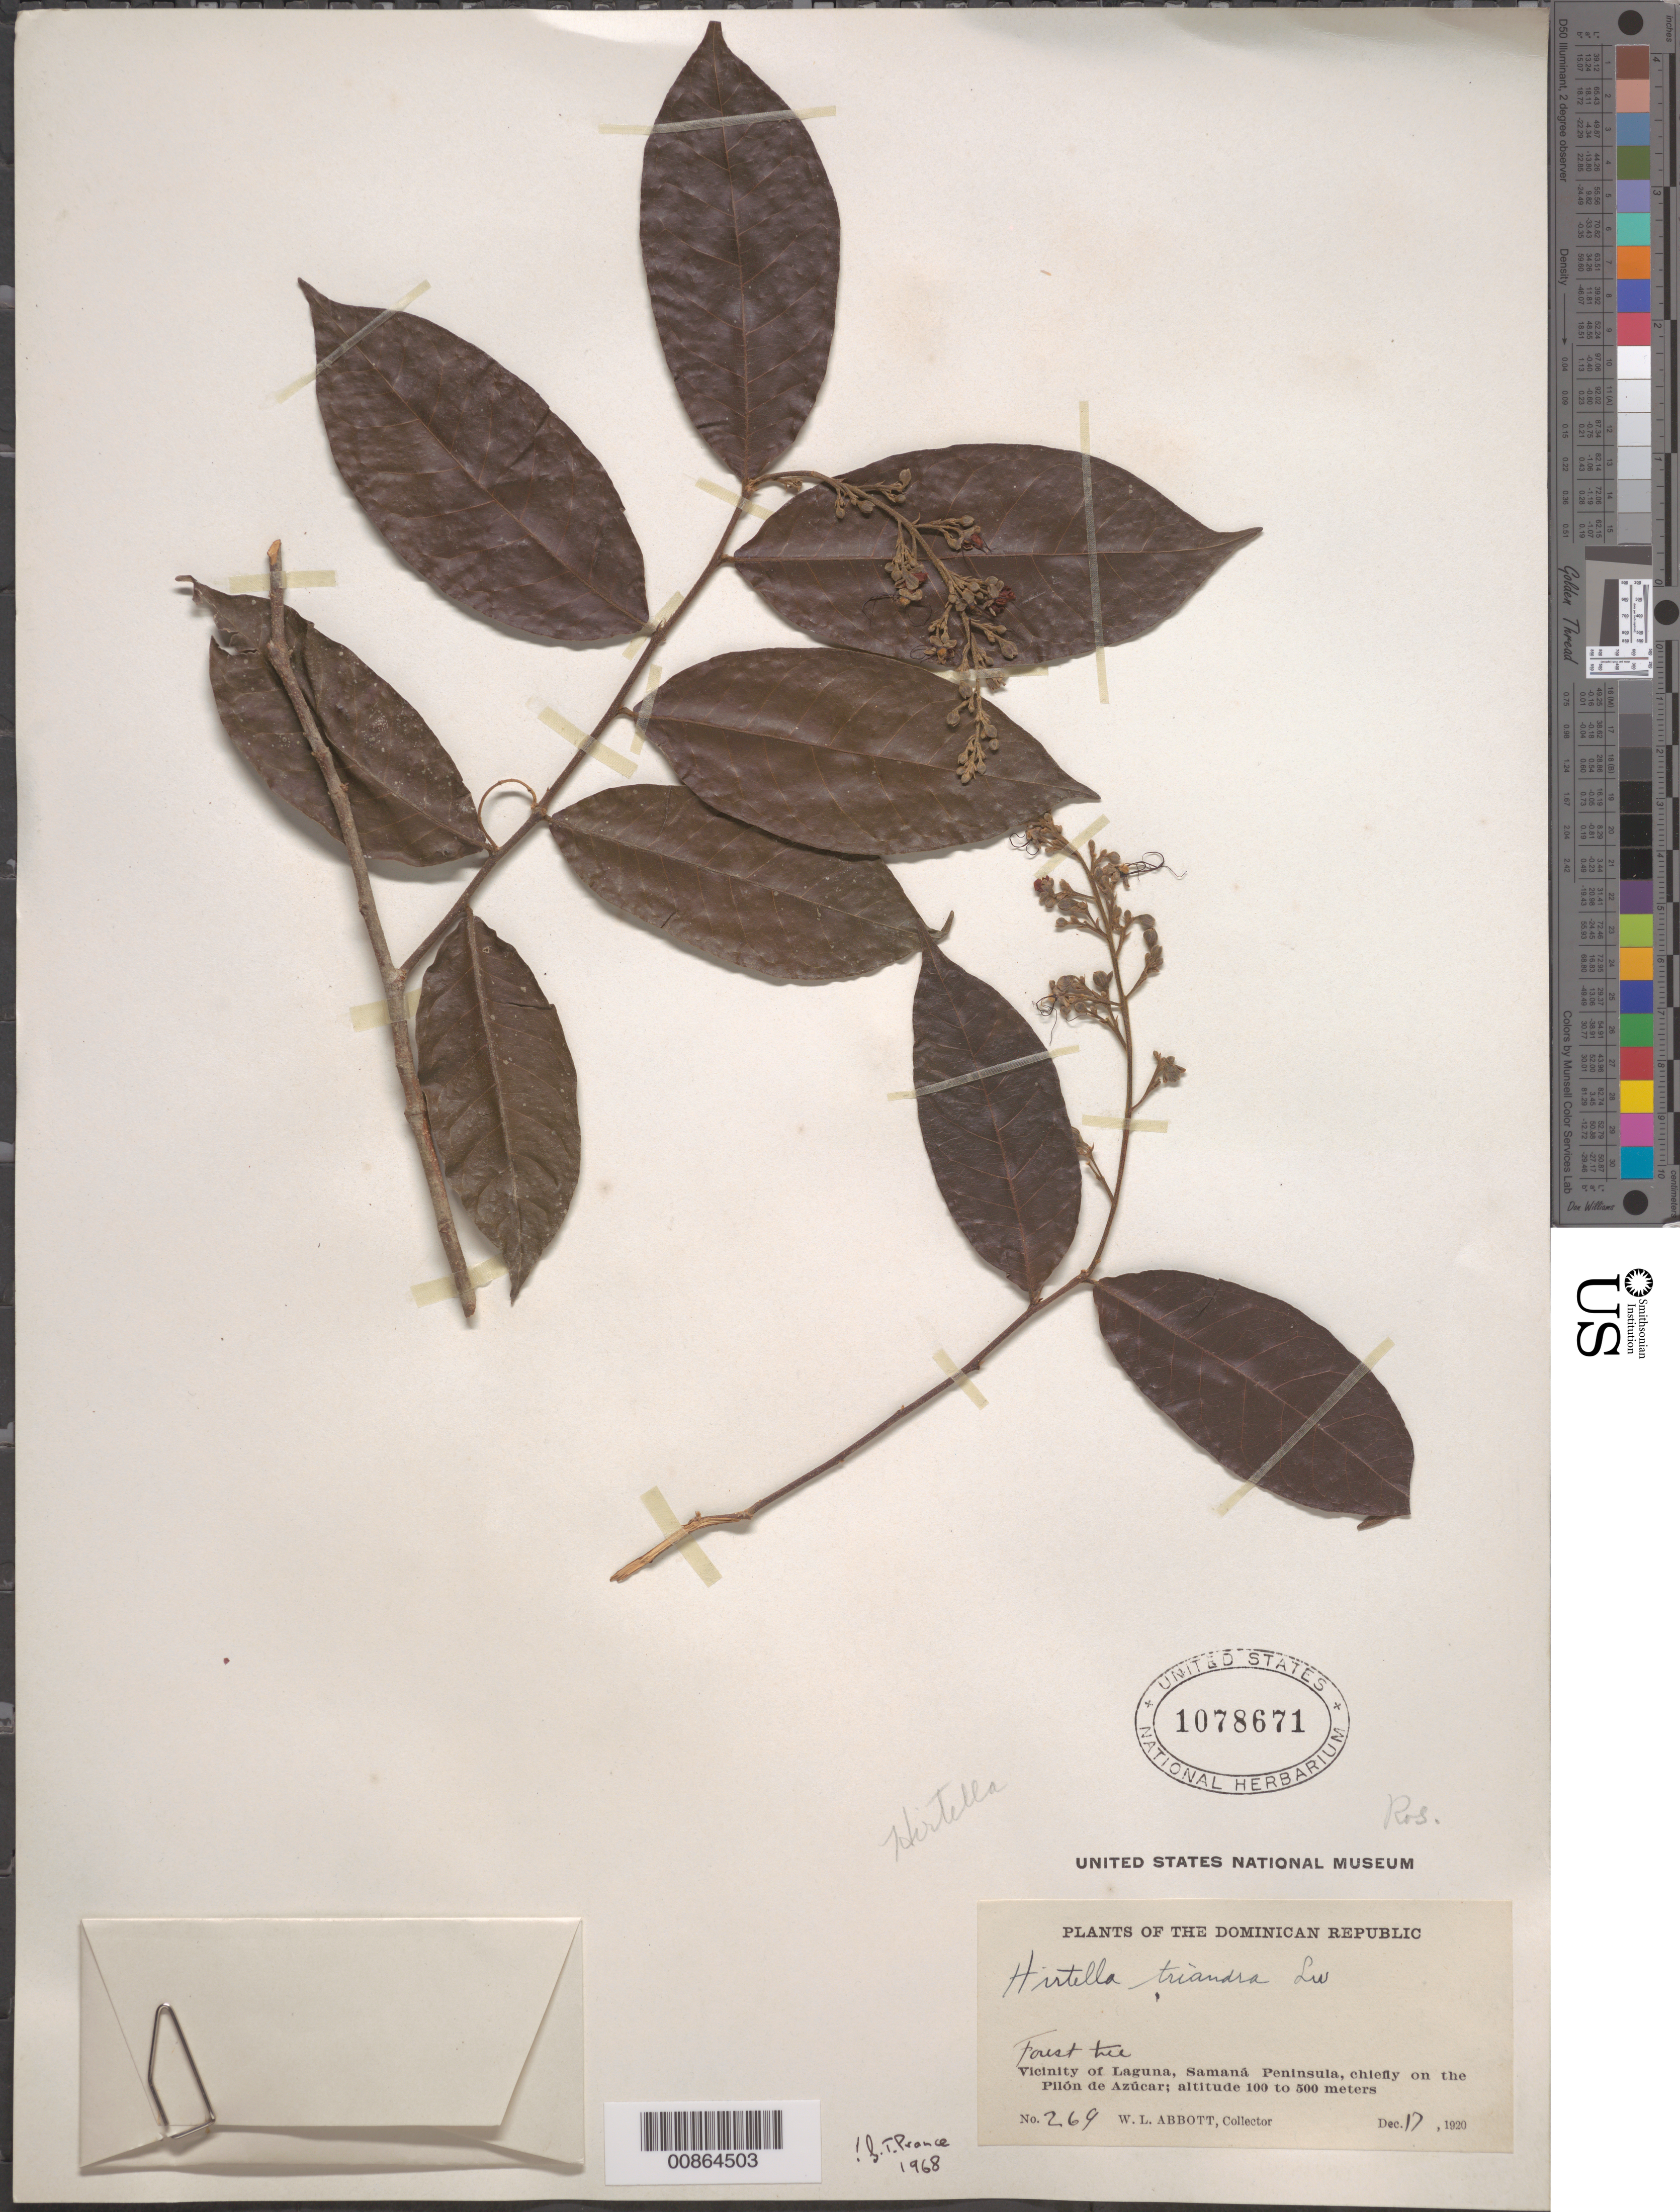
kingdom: Plantae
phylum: Tracheophyta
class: Magnoliopsida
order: Malpighiales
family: Chrysobalanaceae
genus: Hirtella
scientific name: Hirtella triandra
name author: Sw.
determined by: Prance, G. T.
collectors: W. L. Abbott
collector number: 269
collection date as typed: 17 Dec 1920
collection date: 1920-12-17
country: Dominican Republic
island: Hispaniola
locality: Vicinity of Laguna, Samaná Peninsula, chiefly on the Pilón de Azúcar.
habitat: Forest.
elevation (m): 100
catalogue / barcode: US 1078671